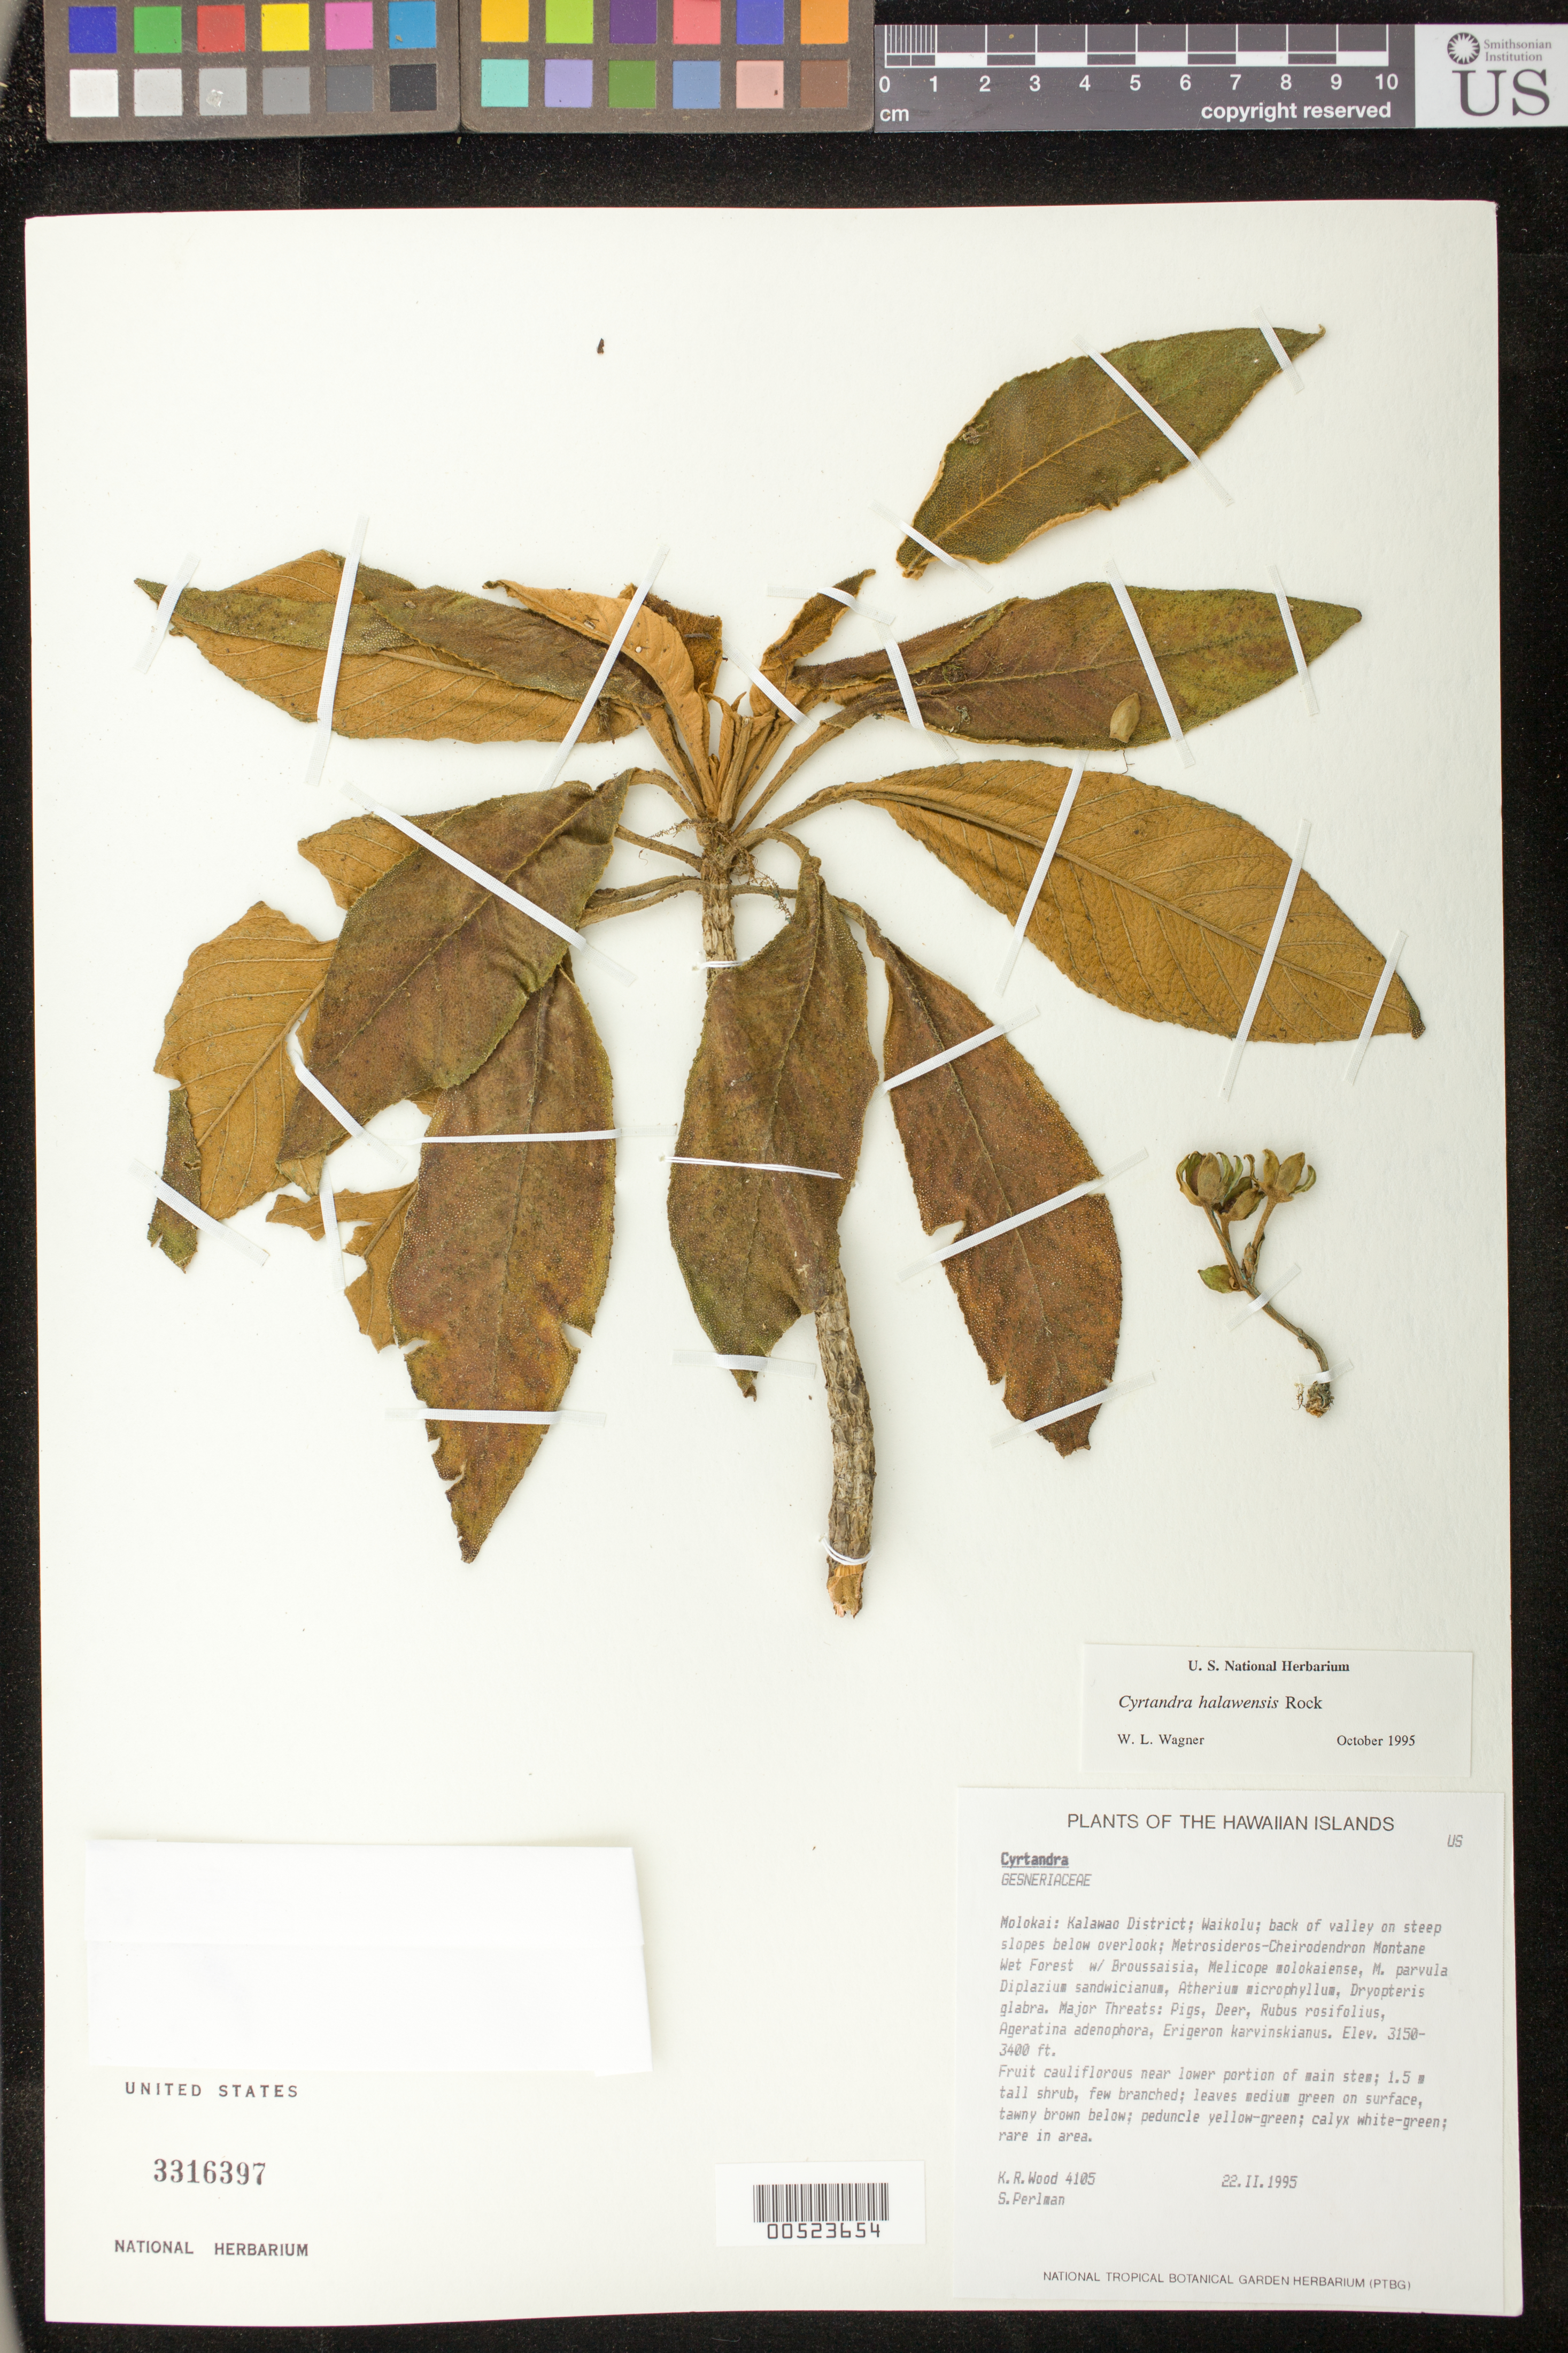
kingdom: Plantae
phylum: Tracheophyta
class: Magnoliopsida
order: Lamiales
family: Gesneriaceae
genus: Cyrtandra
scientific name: Cyrtandra halawensis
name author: Rock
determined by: Wagner, W. L., (BOT), Smithsonian Institution - National Museum of Natural History (UNITED STATES)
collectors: K. R. Wood & S. P. Perlman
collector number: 4105A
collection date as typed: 22 Feb 1995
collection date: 1995-02-22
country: United States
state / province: Hawaii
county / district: Maui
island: Moloka'i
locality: Kalawao Dist, Waikolu, back of valley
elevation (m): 960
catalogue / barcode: US 3316397